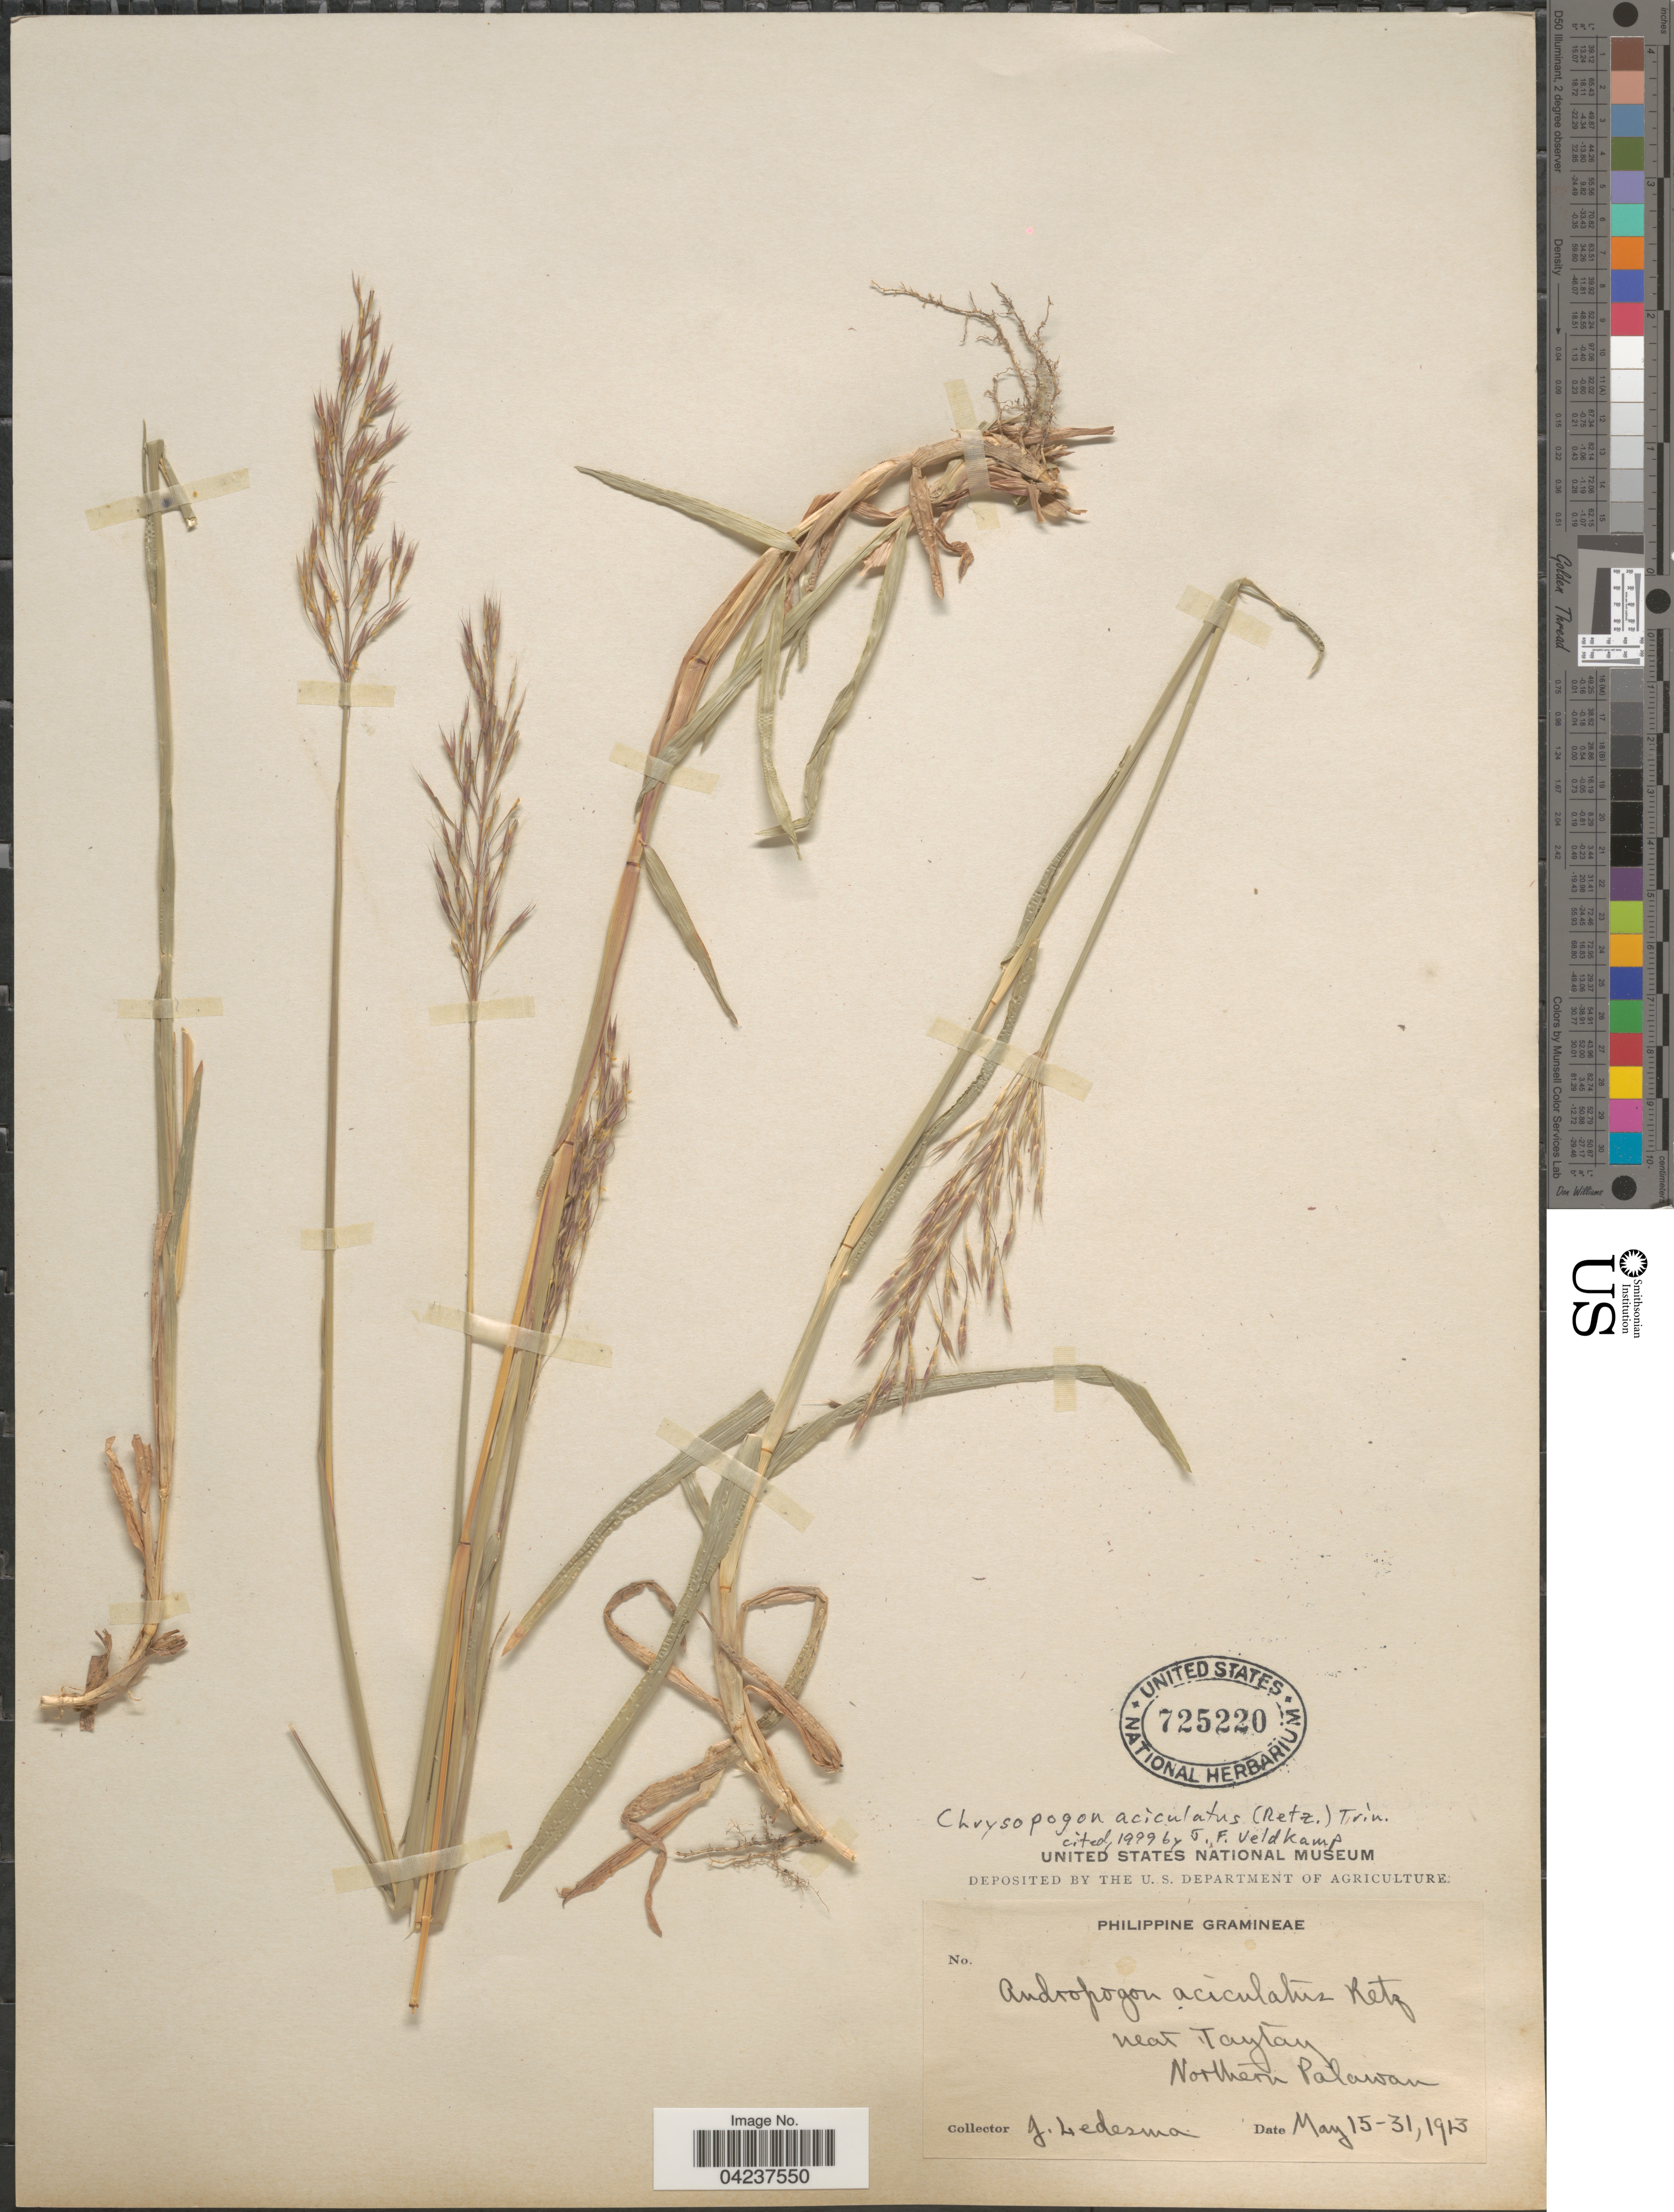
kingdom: Plantae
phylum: Tracheophyta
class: Liliopsida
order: Poales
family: Poaceae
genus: Chrysopogon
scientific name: Chrysopogon aciculatus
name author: (Retz.) Trin.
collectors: G. Ledesma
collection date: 1913-05-15/1913-05-31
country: Philippines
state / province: Mimaropa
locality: Near Taytay. Northern Palawan.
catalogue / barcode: US 725220